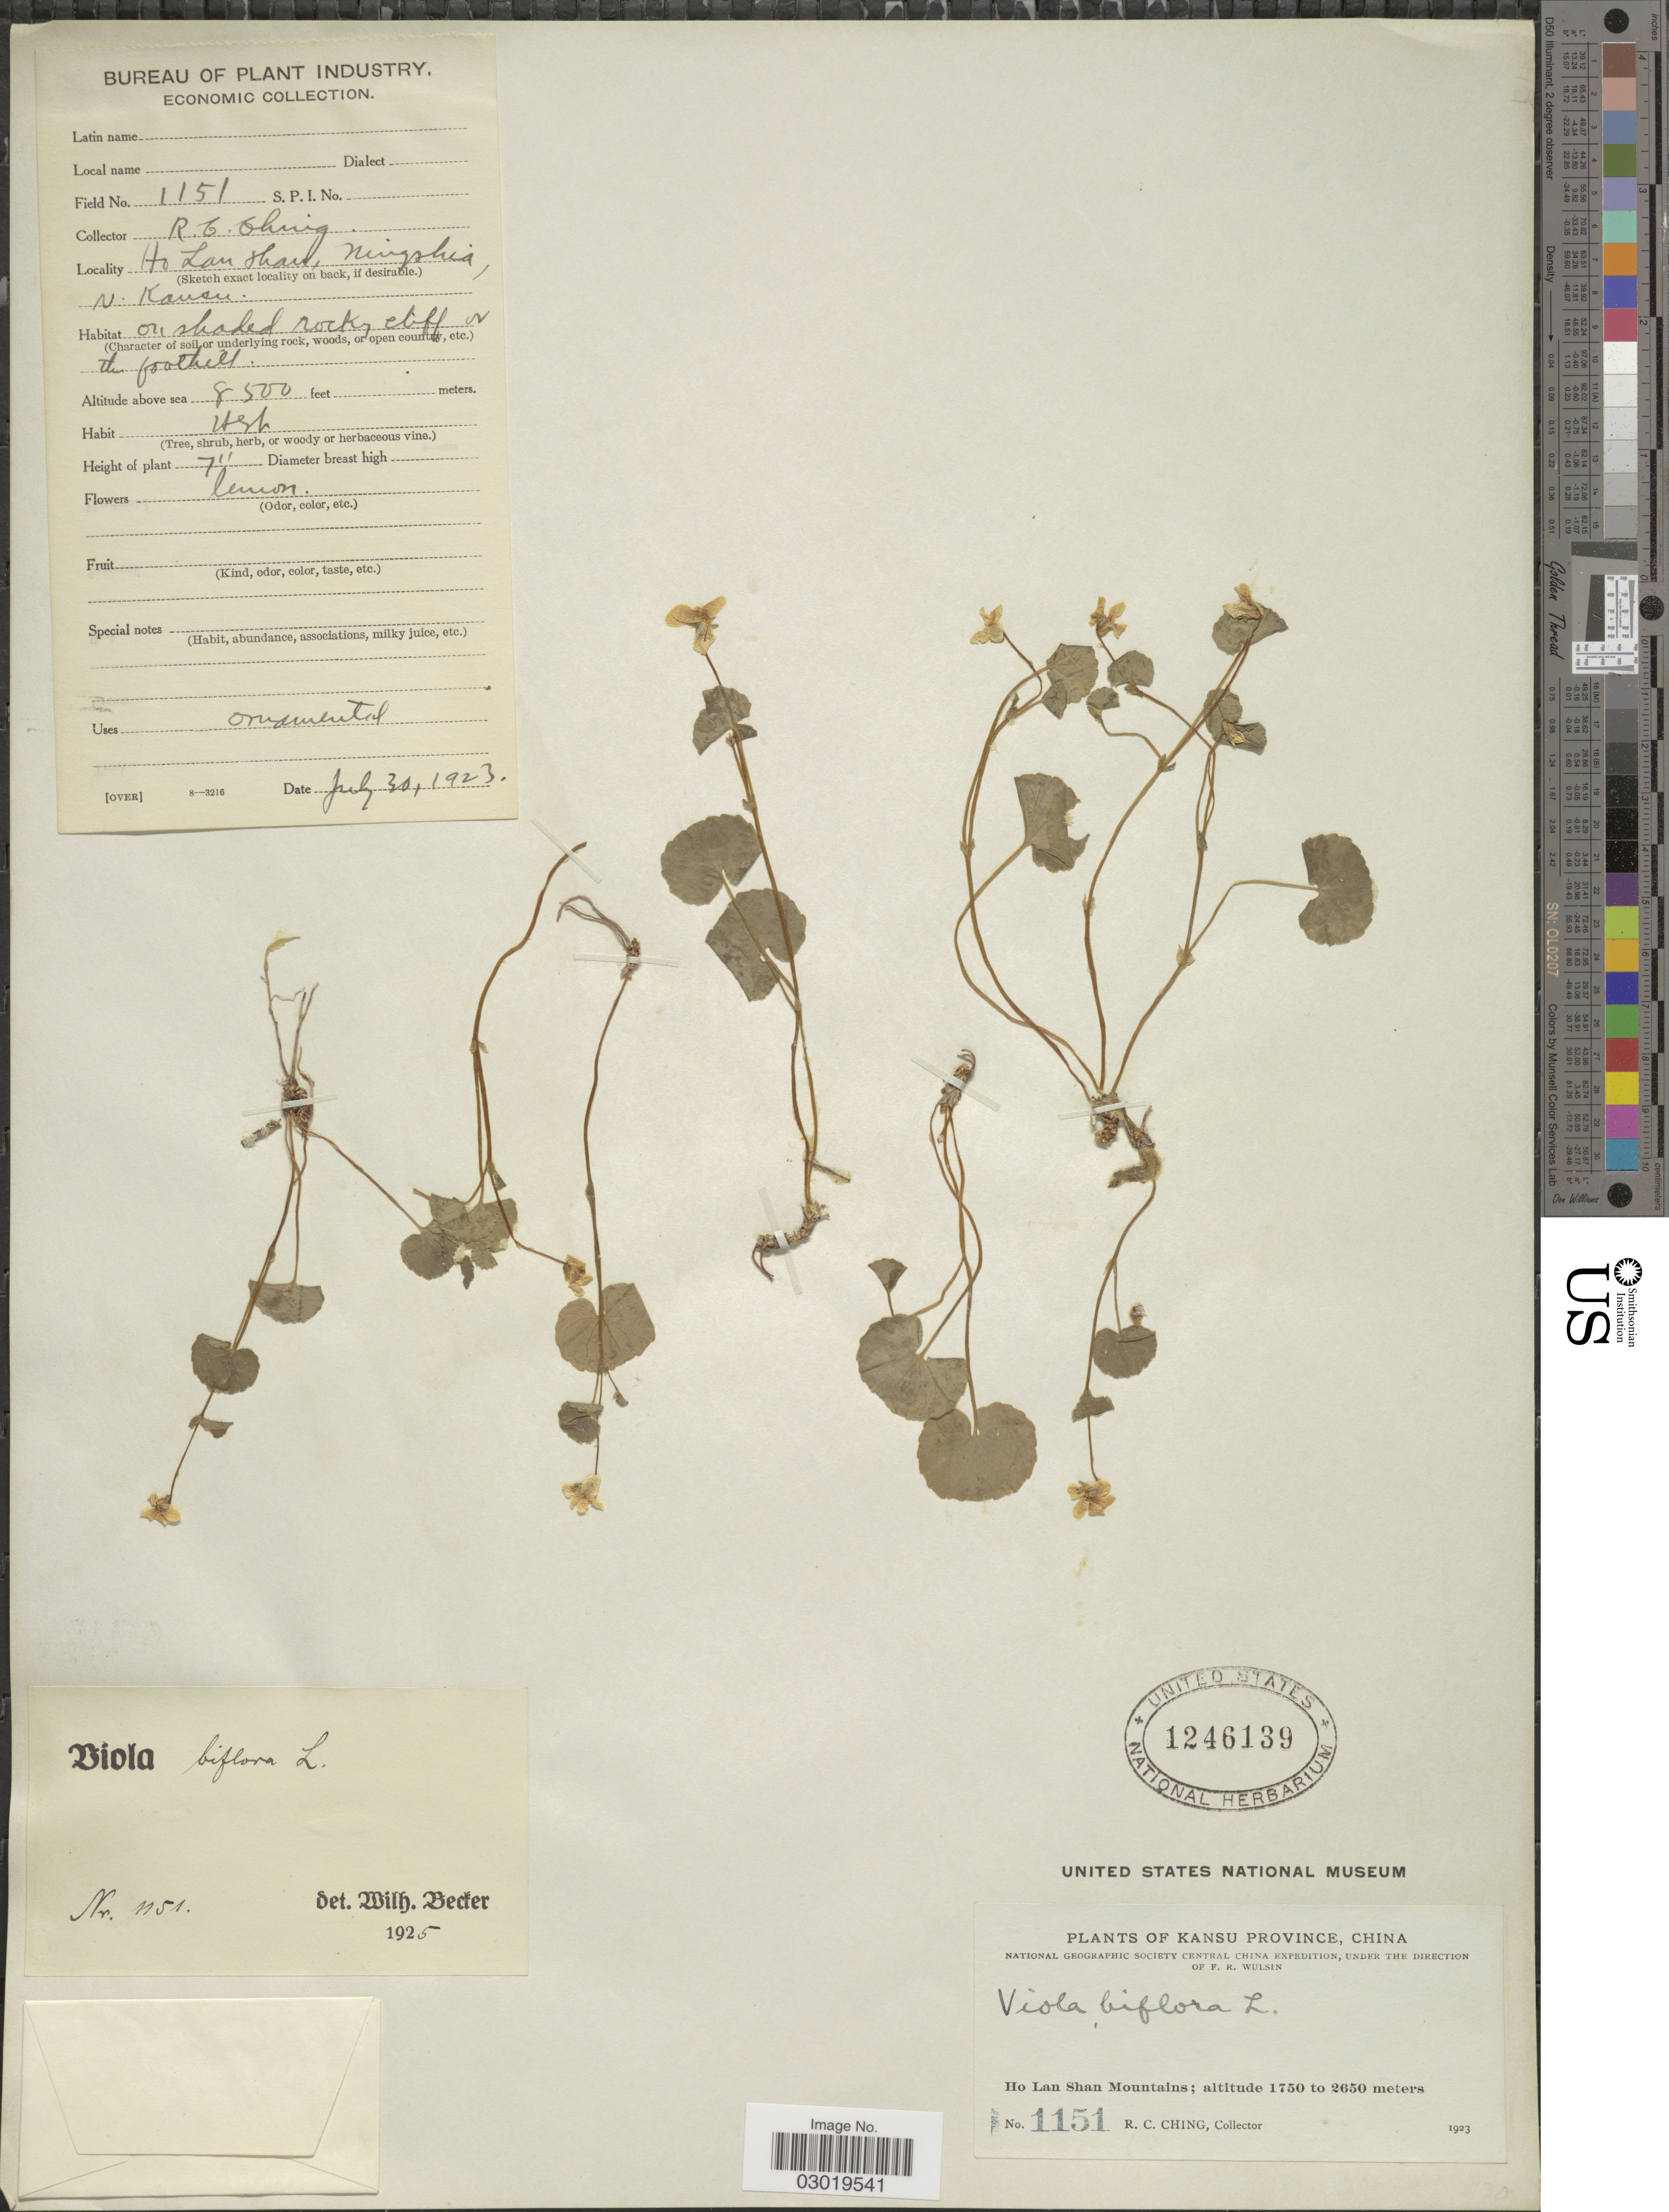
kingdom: Plantae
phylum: Tracheophyta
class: Magnoliopsida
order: Malpighiales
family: Violaceae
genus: Viola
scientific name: Viola biflora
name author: L.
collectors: R. C. Ching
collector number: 1151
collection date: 1923-07-30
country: China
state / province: Gansu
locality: Kansu Province, Ho Lan Shan Mountains, Ho Lan Shan, Ningshia, N. Kansu.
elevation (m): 2591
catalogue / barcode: US 1246139